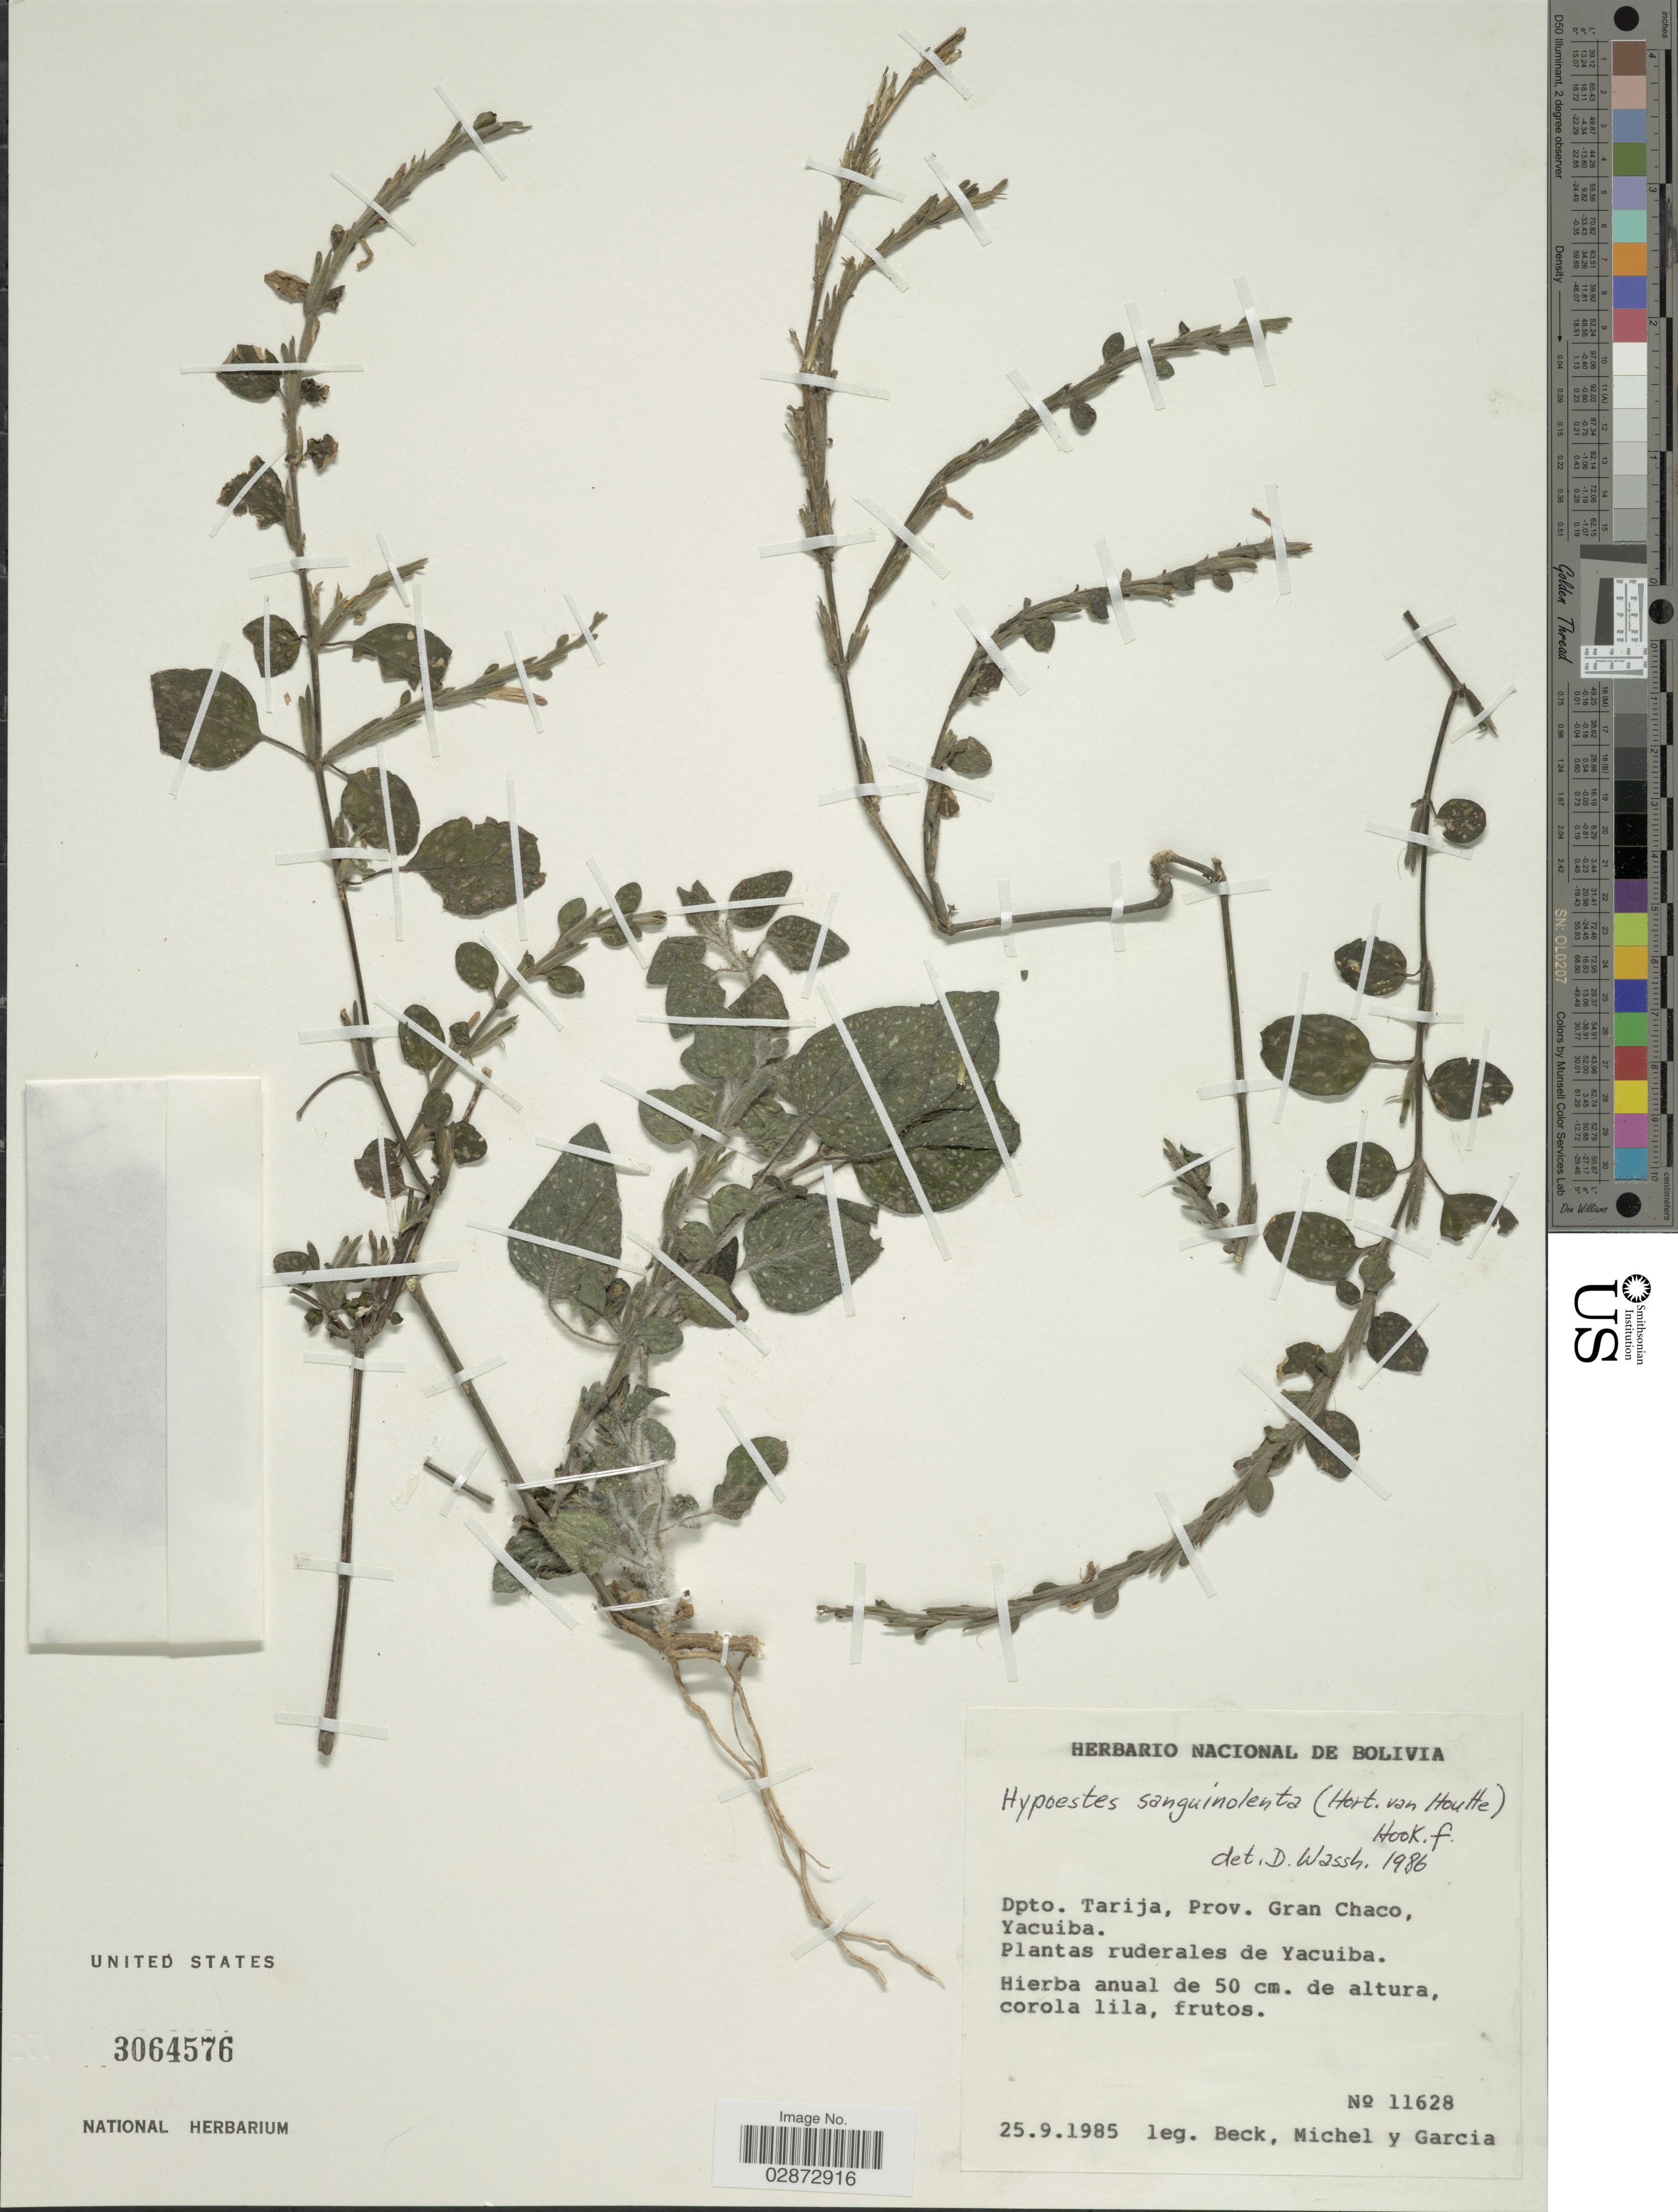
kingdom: Plantae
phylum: Tracheophyta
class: Magnoliopsida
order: Lamiales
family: Acanthaceae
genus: Hypoestes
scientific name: Hypoestes sanguinolenta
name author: Hook.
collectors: -- Beck, -. Michel & H. Garcia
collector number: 11628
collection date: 1985-09-25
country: Bolivia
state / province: Tarija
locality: Dpto. Tarija, Prov. Gran Chaco, Yacuiba.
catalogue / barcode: US 3064576